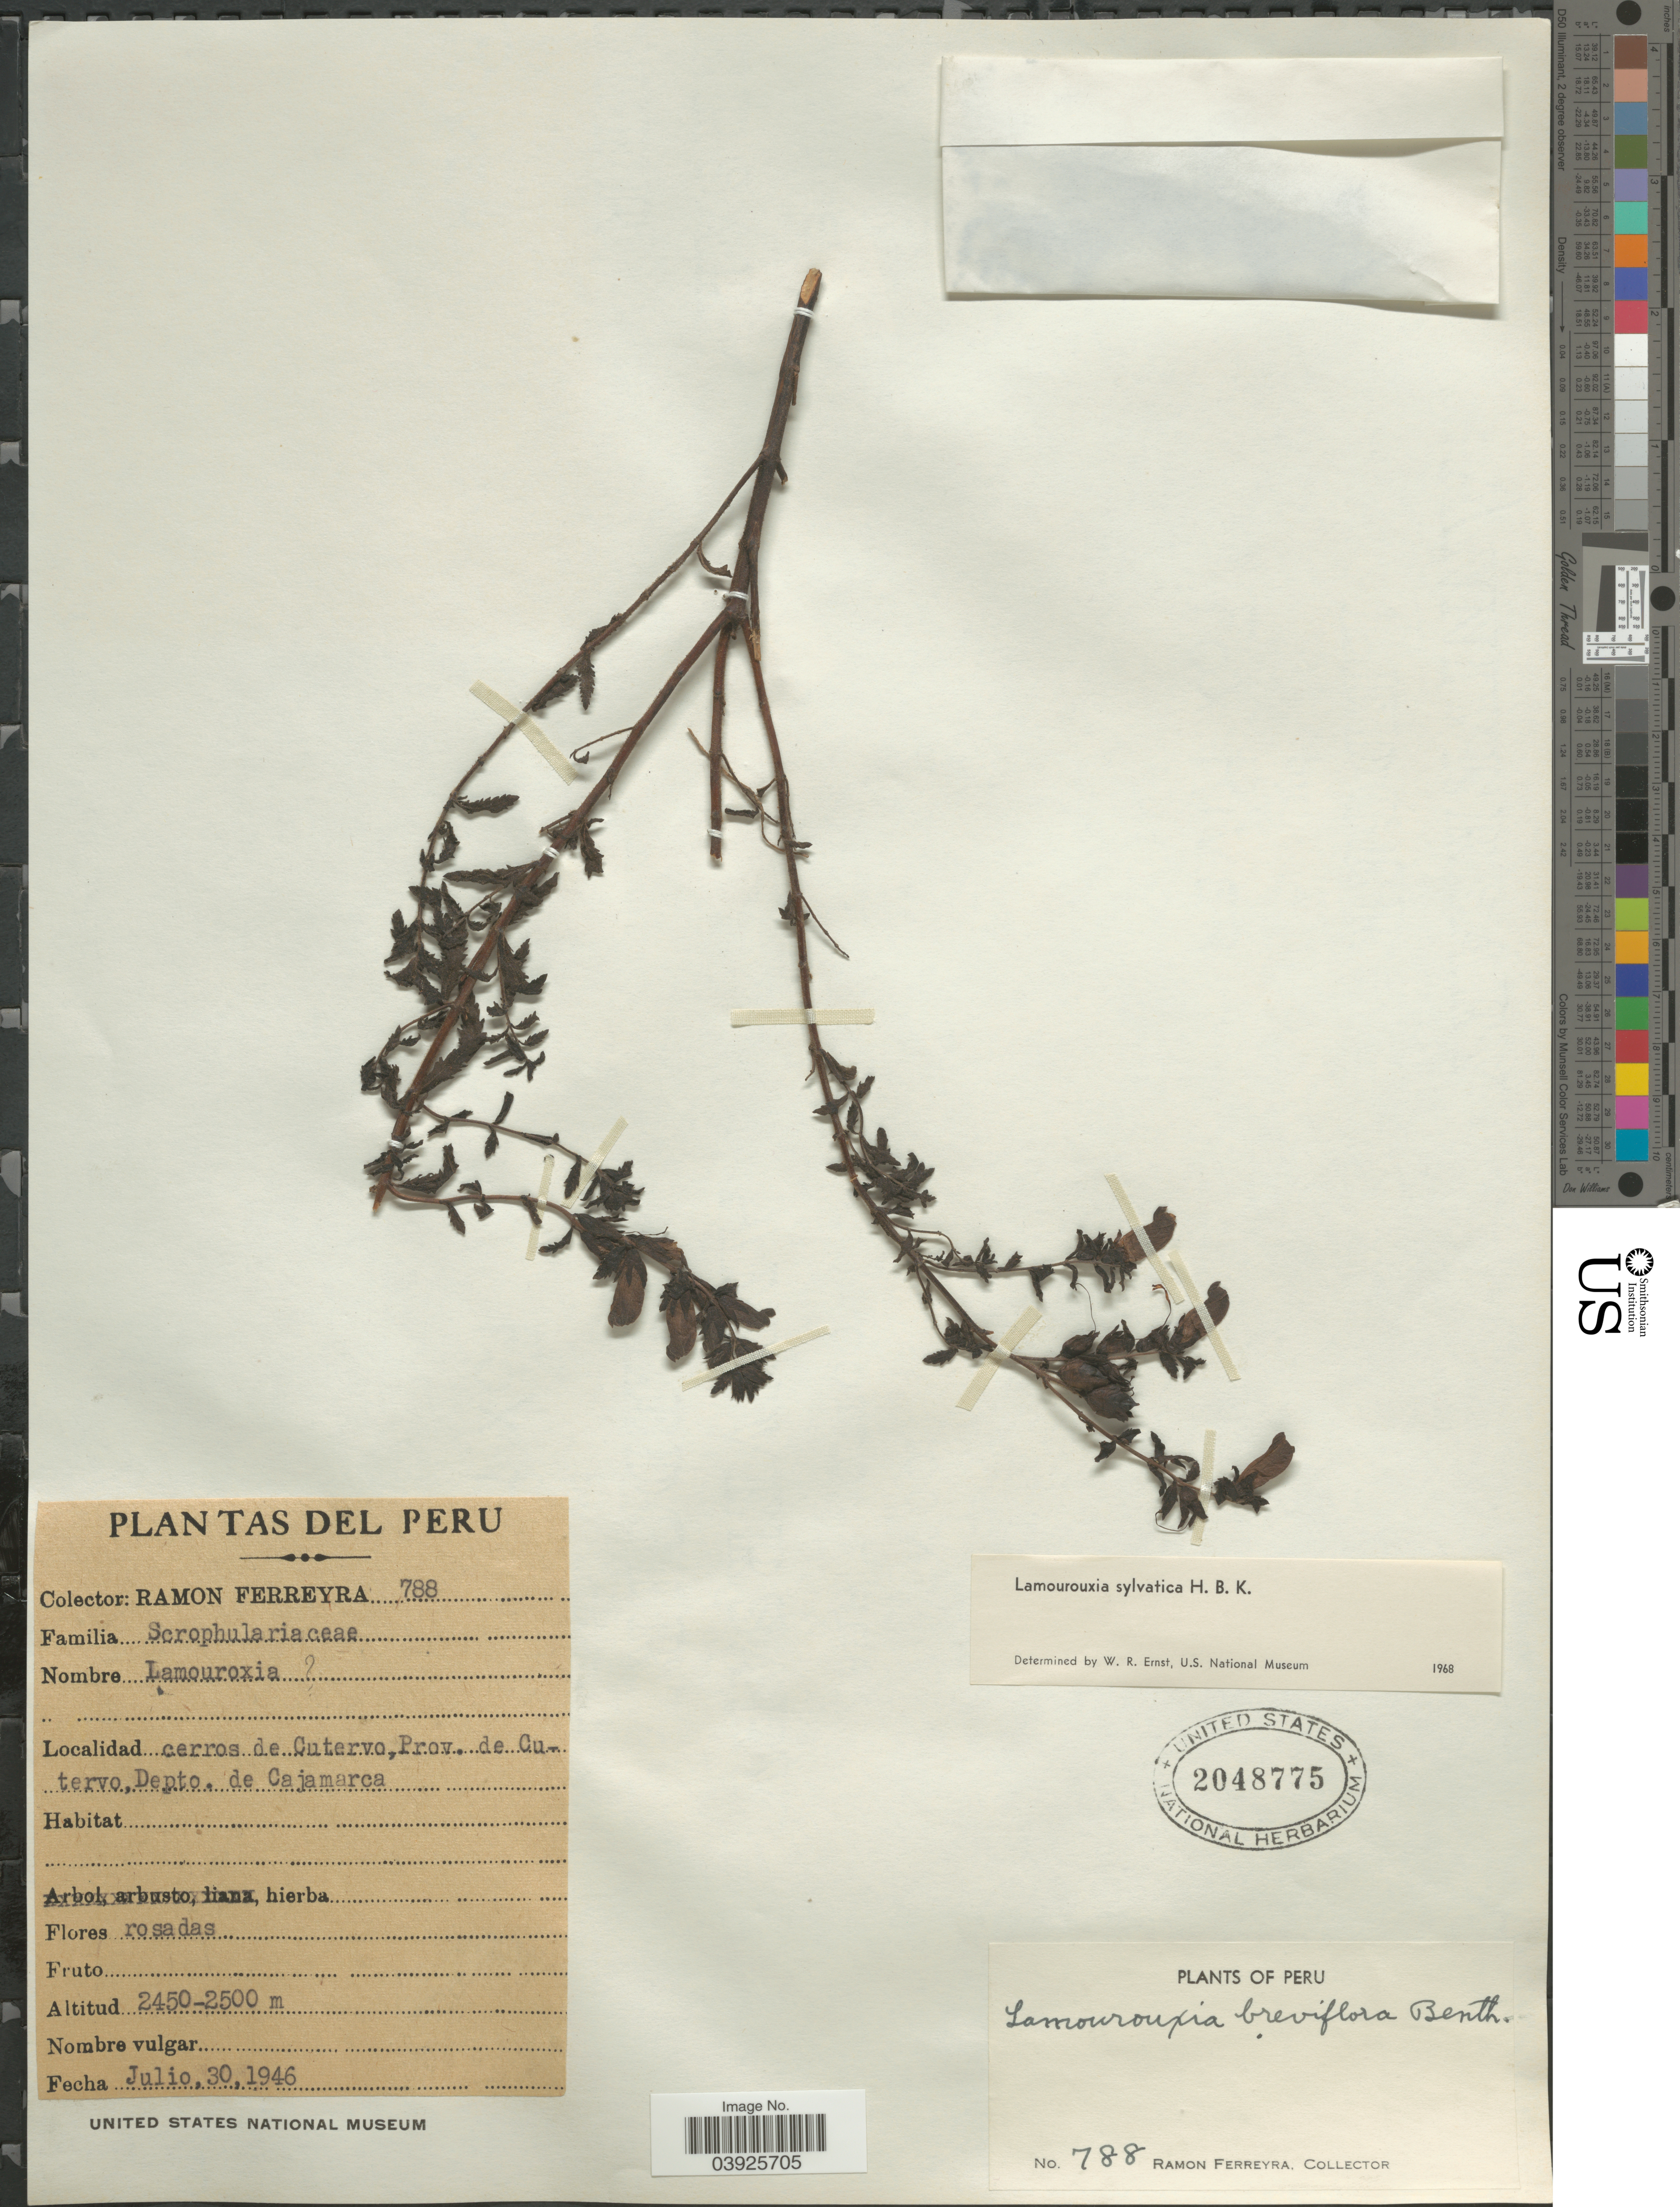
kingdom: Plantae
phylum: Tracheophyta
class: Magnoliopsida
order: Lamiales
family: Orobanchaceae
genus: Lamourouxia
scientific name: Lamourouxia sylvatica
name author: Kunth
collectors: R. A. Ferreyra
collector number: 788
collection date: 1946-07-30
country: Peru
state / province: Cajamarca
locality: Cerros de Cutervo, Prov. de Cutervo, Depto. de Cajamarca.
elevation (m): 2450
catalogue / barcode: US 2048775